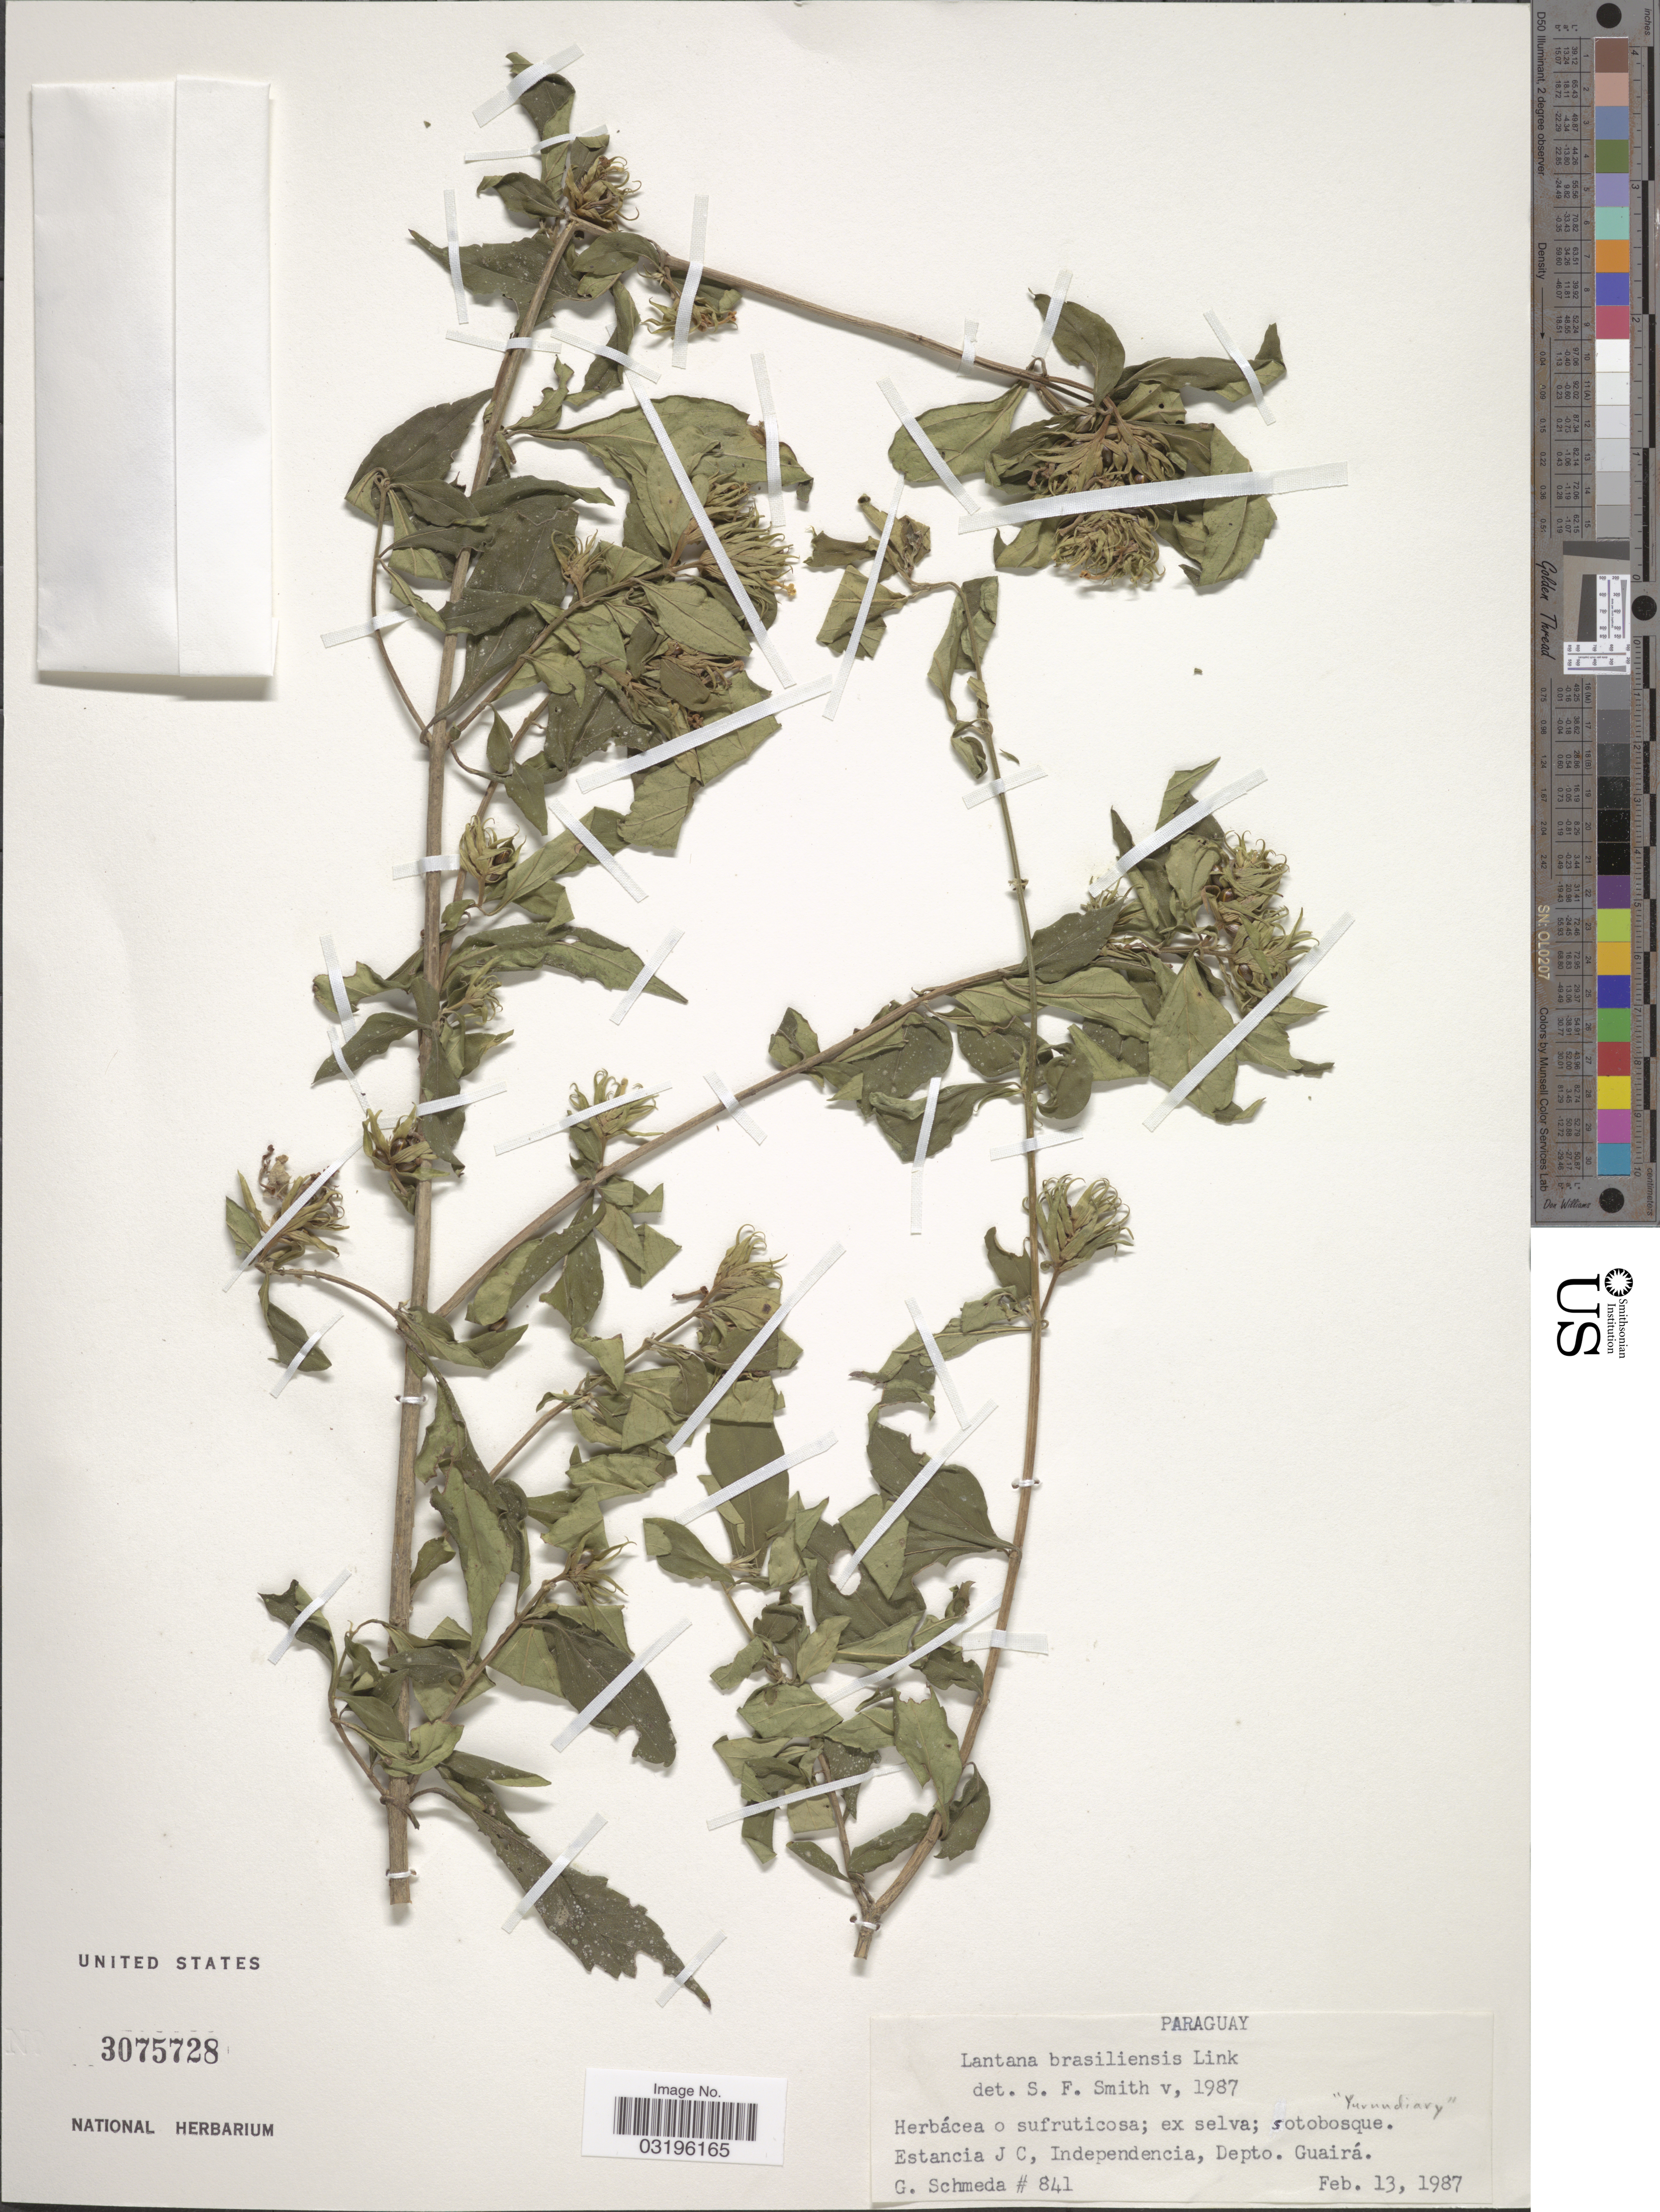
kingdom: Plantae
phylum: Tracheophyta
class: Magnoliopsida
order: Lamiales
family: Verbenaceae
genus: Lantana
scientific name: Lantana brasiliensis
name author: Link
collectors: G. Schmeda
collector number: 841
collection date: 1987-02-13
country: Paraguay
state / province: Guaira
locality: Estancia J C, Independencia. Depto. Guiará.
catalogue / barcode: US 3075728